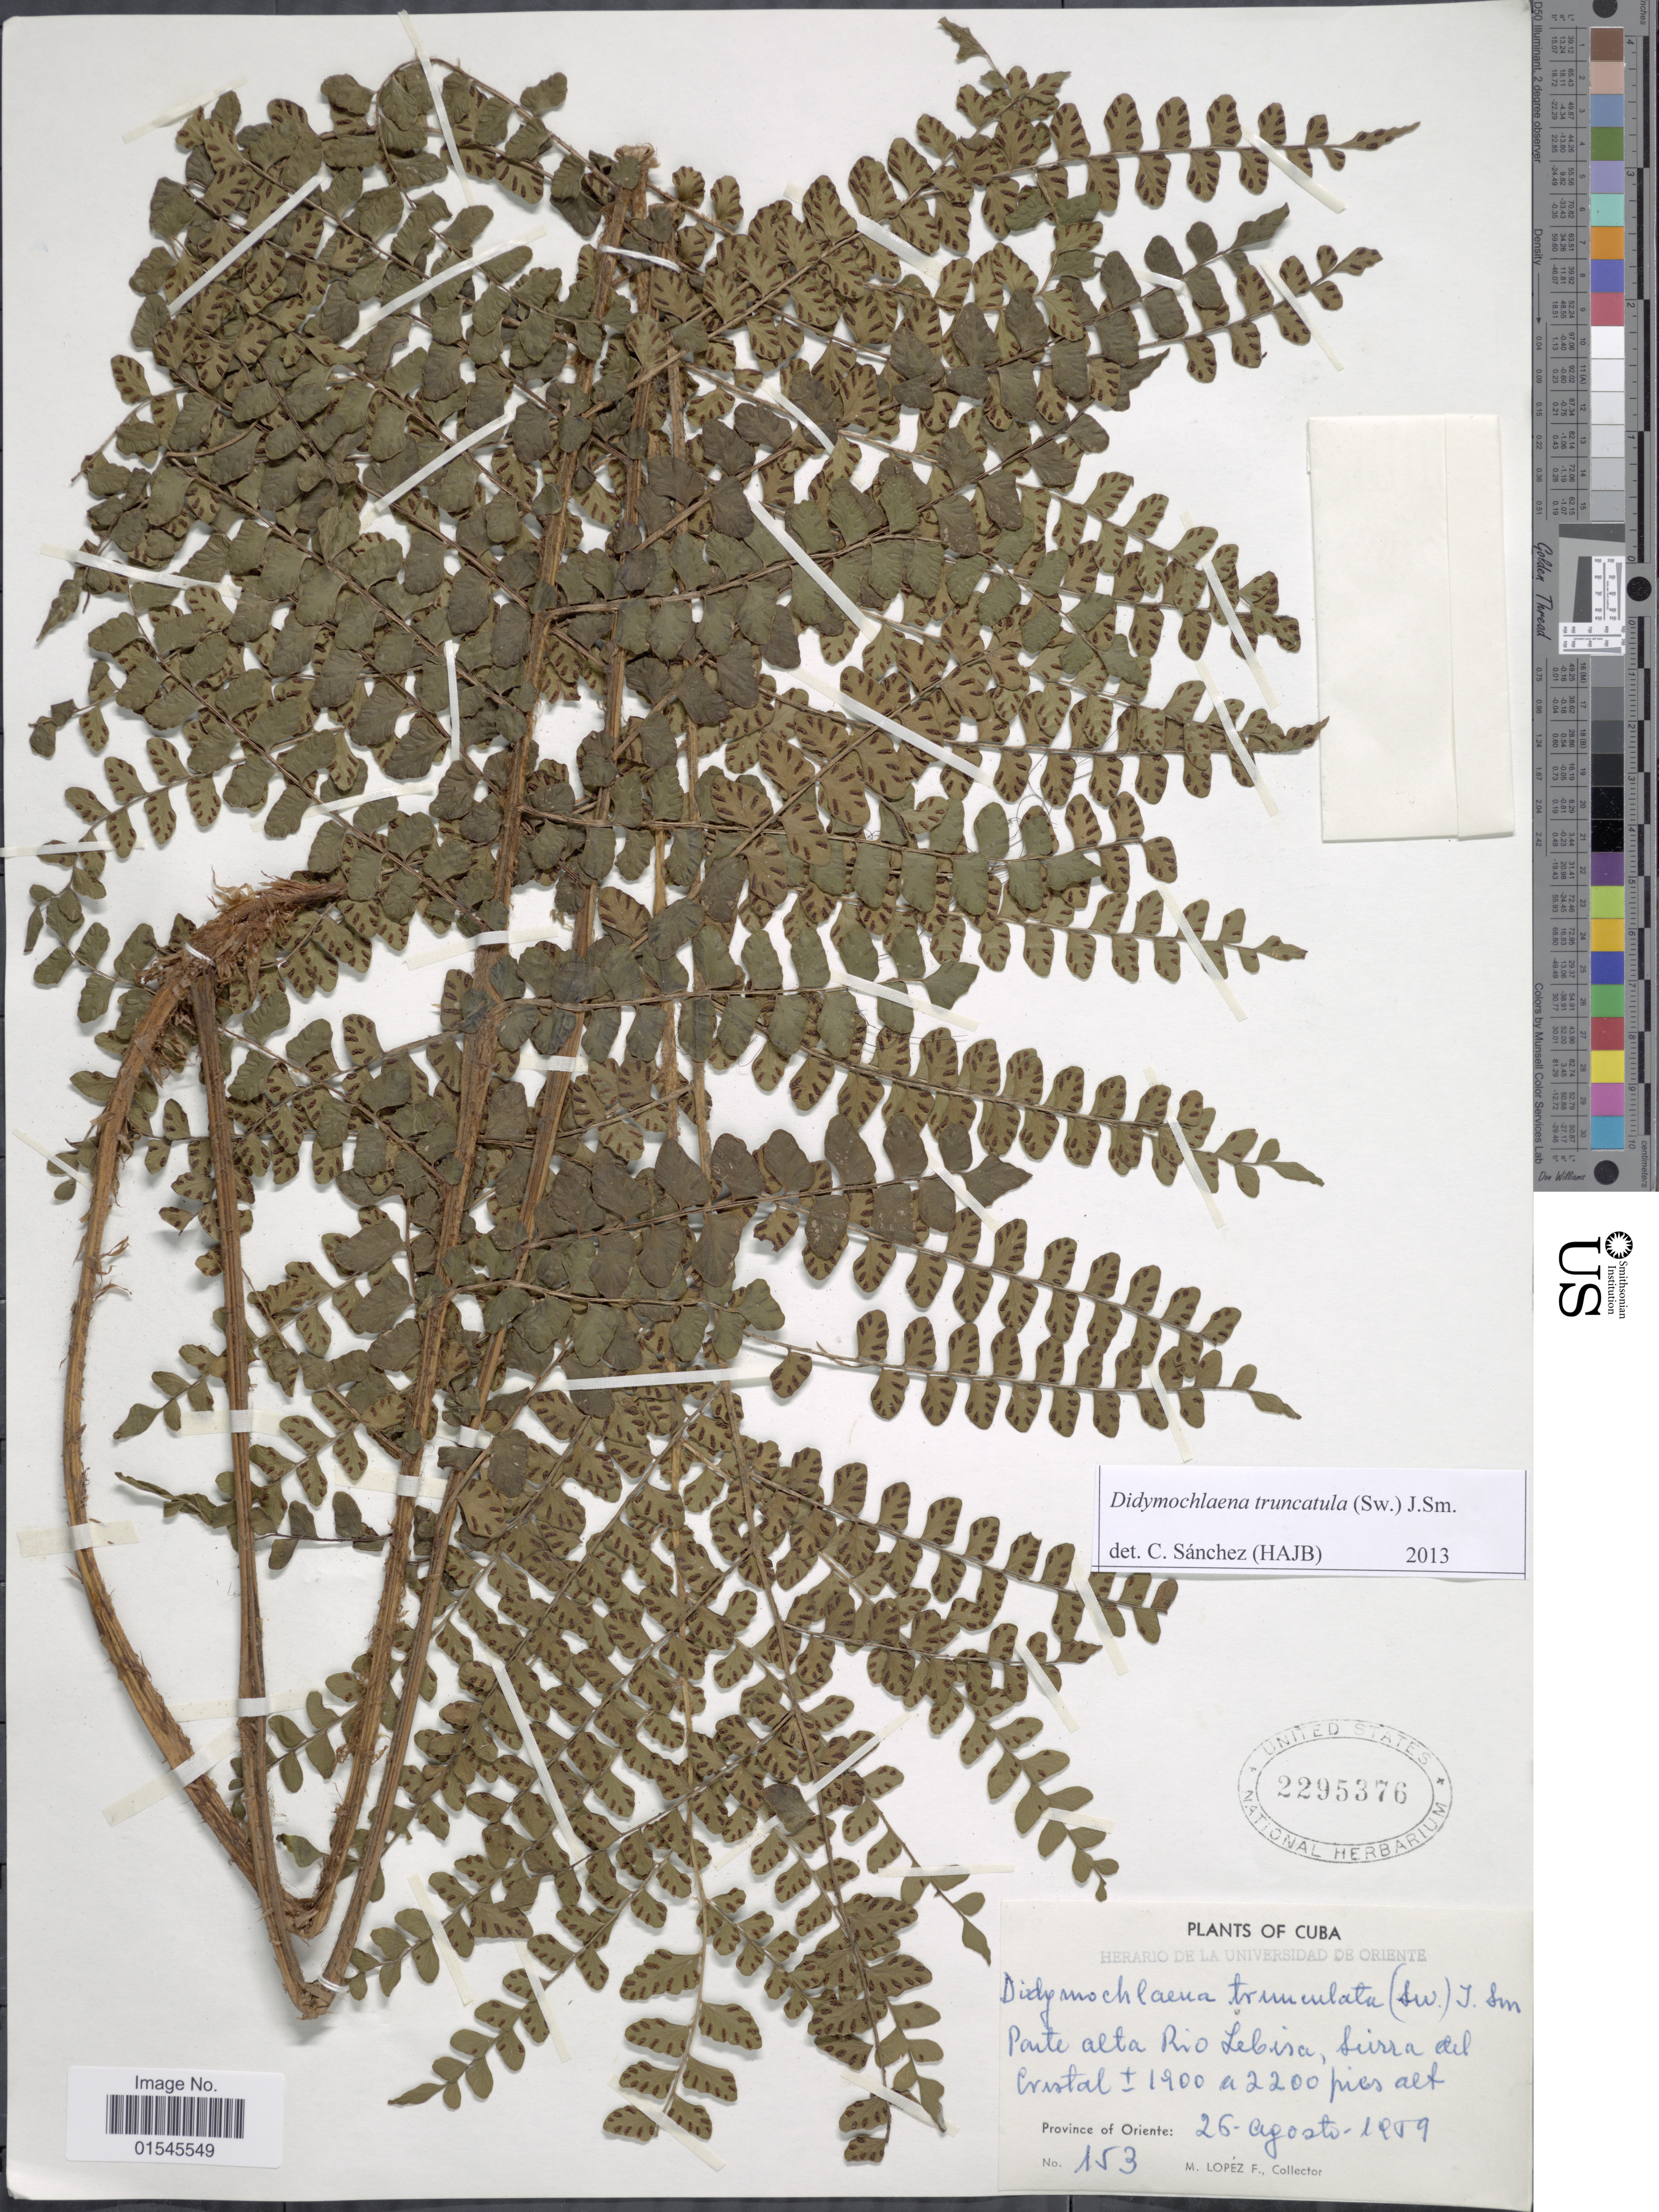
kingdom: Plantae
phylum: Tracheophyta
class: Polypodiopsida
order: Polypodiales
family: Didymochlaenaceae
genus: Didymochlaena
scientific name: Didymochlaena truncatula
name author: (Sw.) J. Sm.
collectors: M. Lopéz-F.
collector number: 153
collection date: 1959-08-26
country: Cuba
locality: Ponte alta Rio Lebisa, Sierra del Cristal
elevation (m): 579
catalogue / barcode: US 2295376